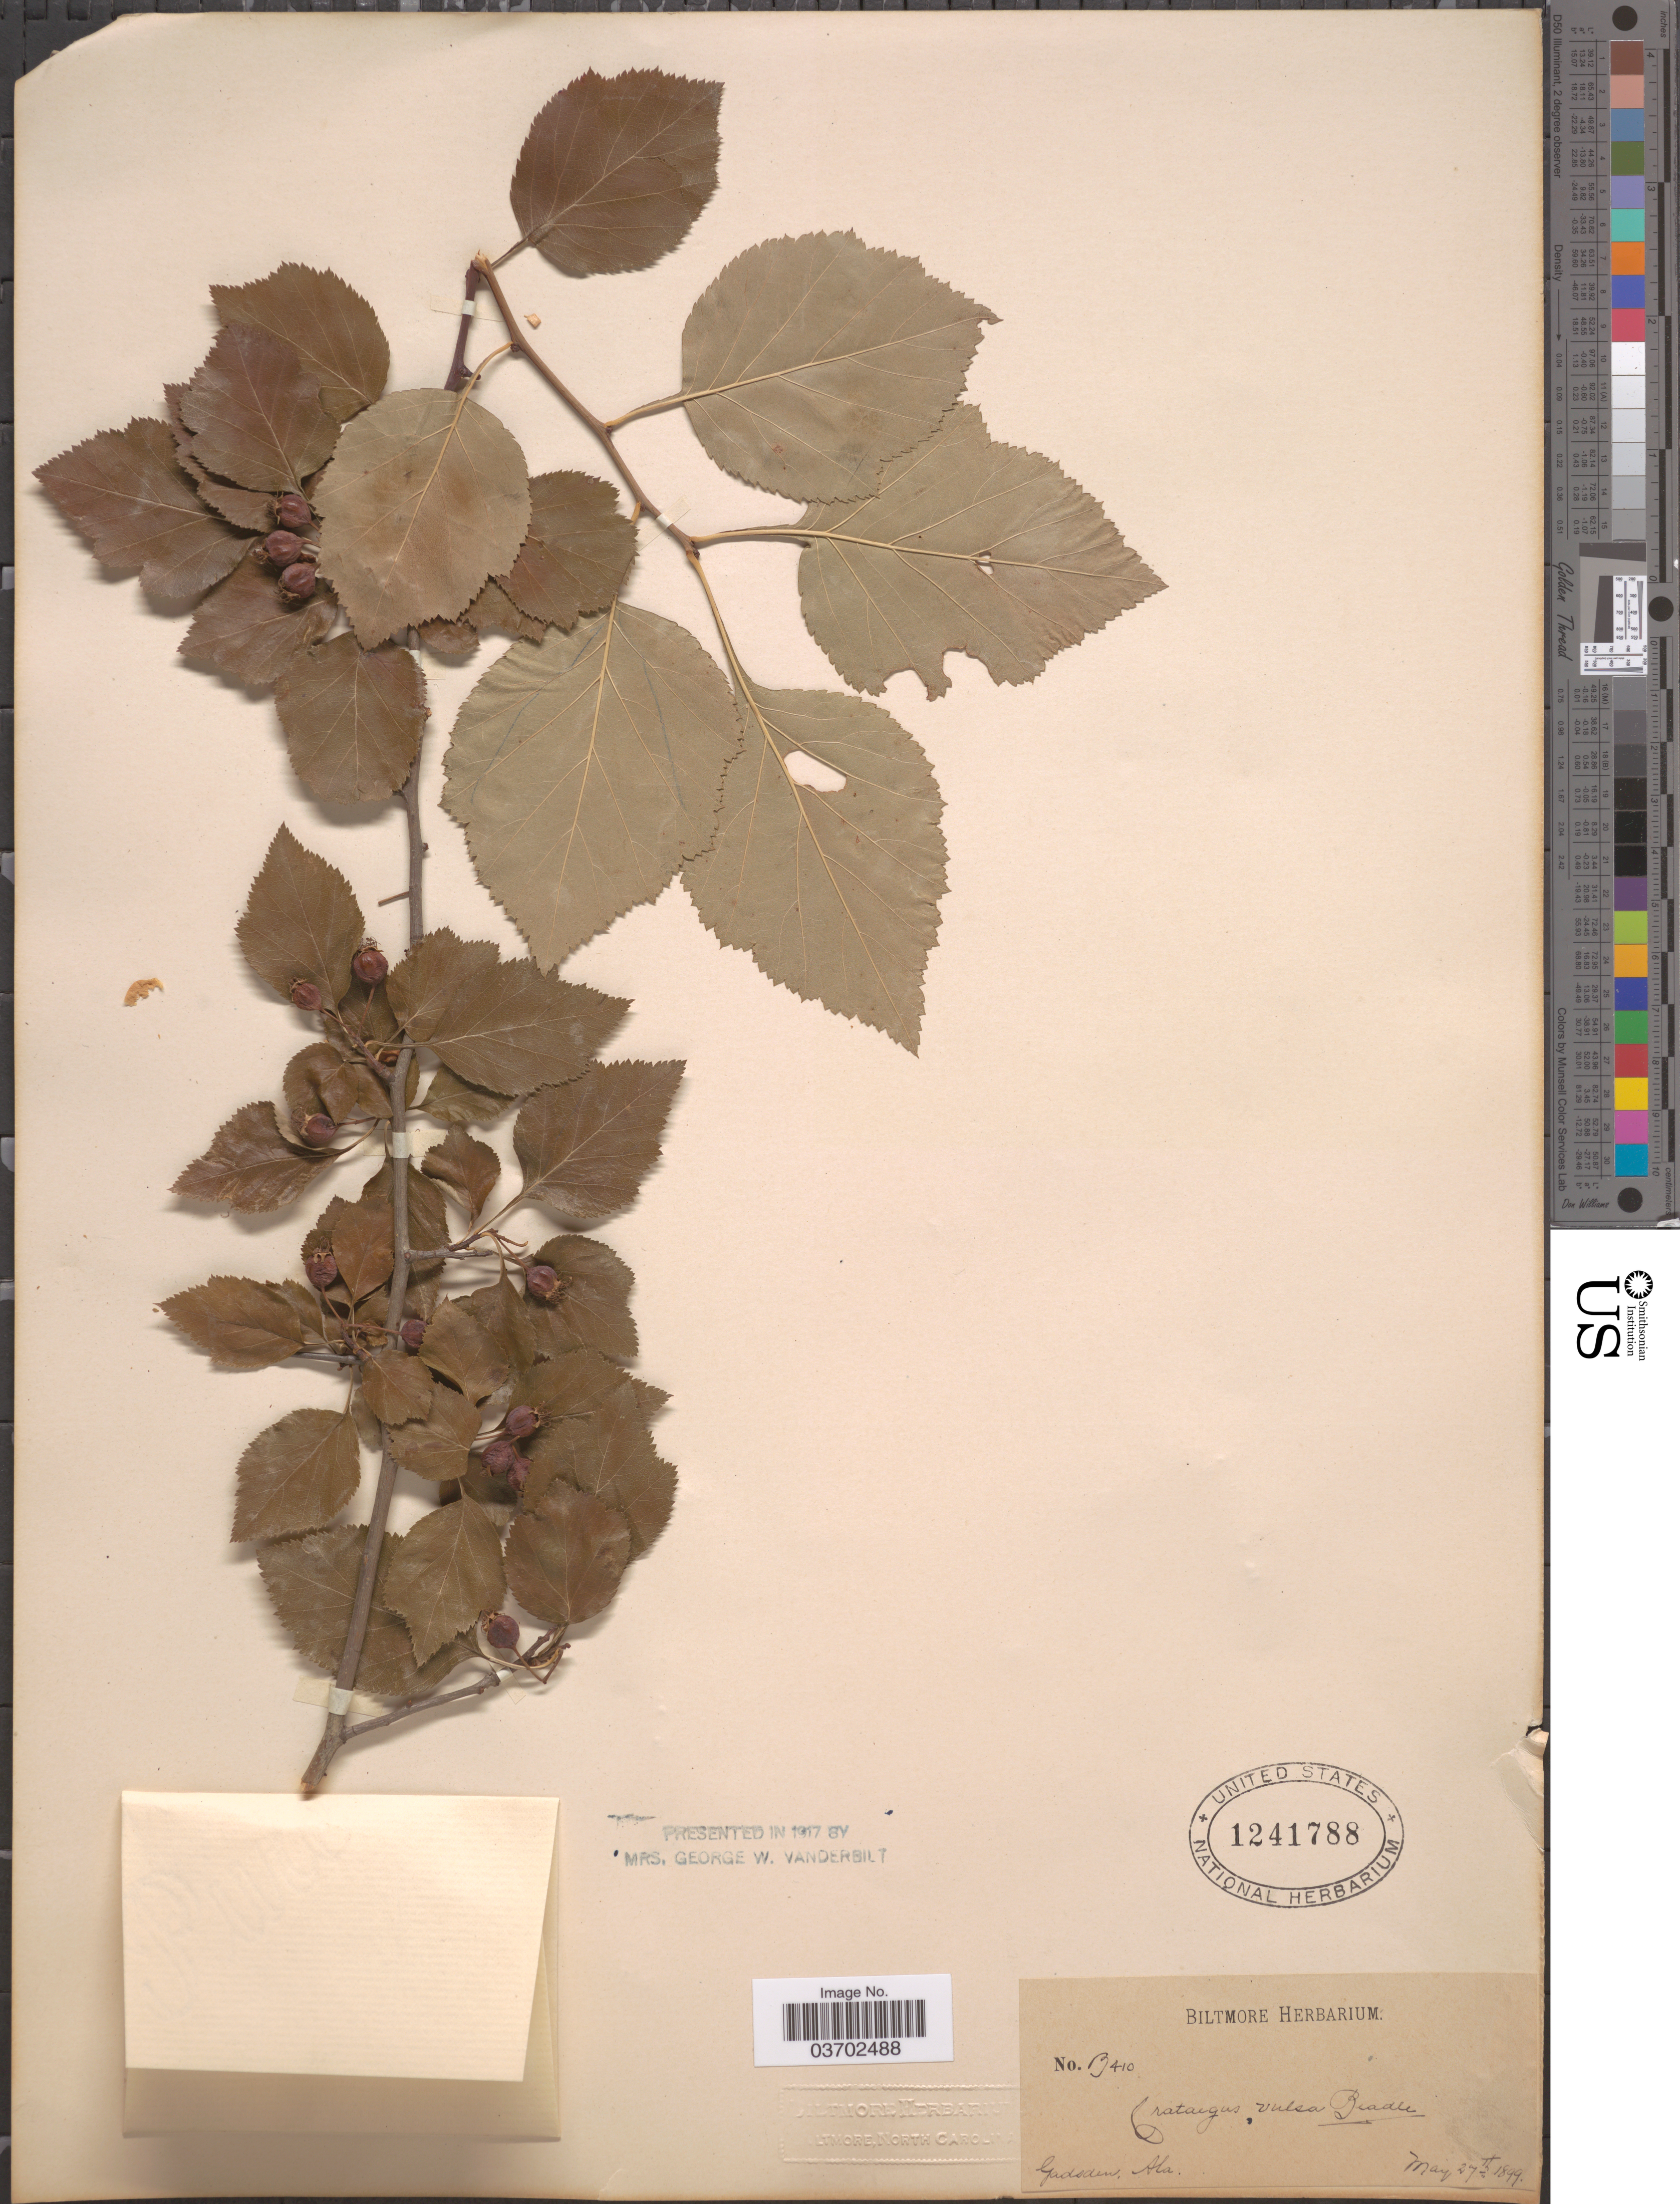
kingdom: Plantae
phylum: Tracheophyta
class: Magnoliopsida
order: Rosales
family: Rosaceae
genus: Crataegus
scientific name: Crataegus vulsa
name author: Beadle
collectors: ex herb. Biltmore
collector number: B410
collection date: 1899-05-27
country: United States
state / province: Alabama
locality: Gadsden.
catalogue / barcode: US 1241788